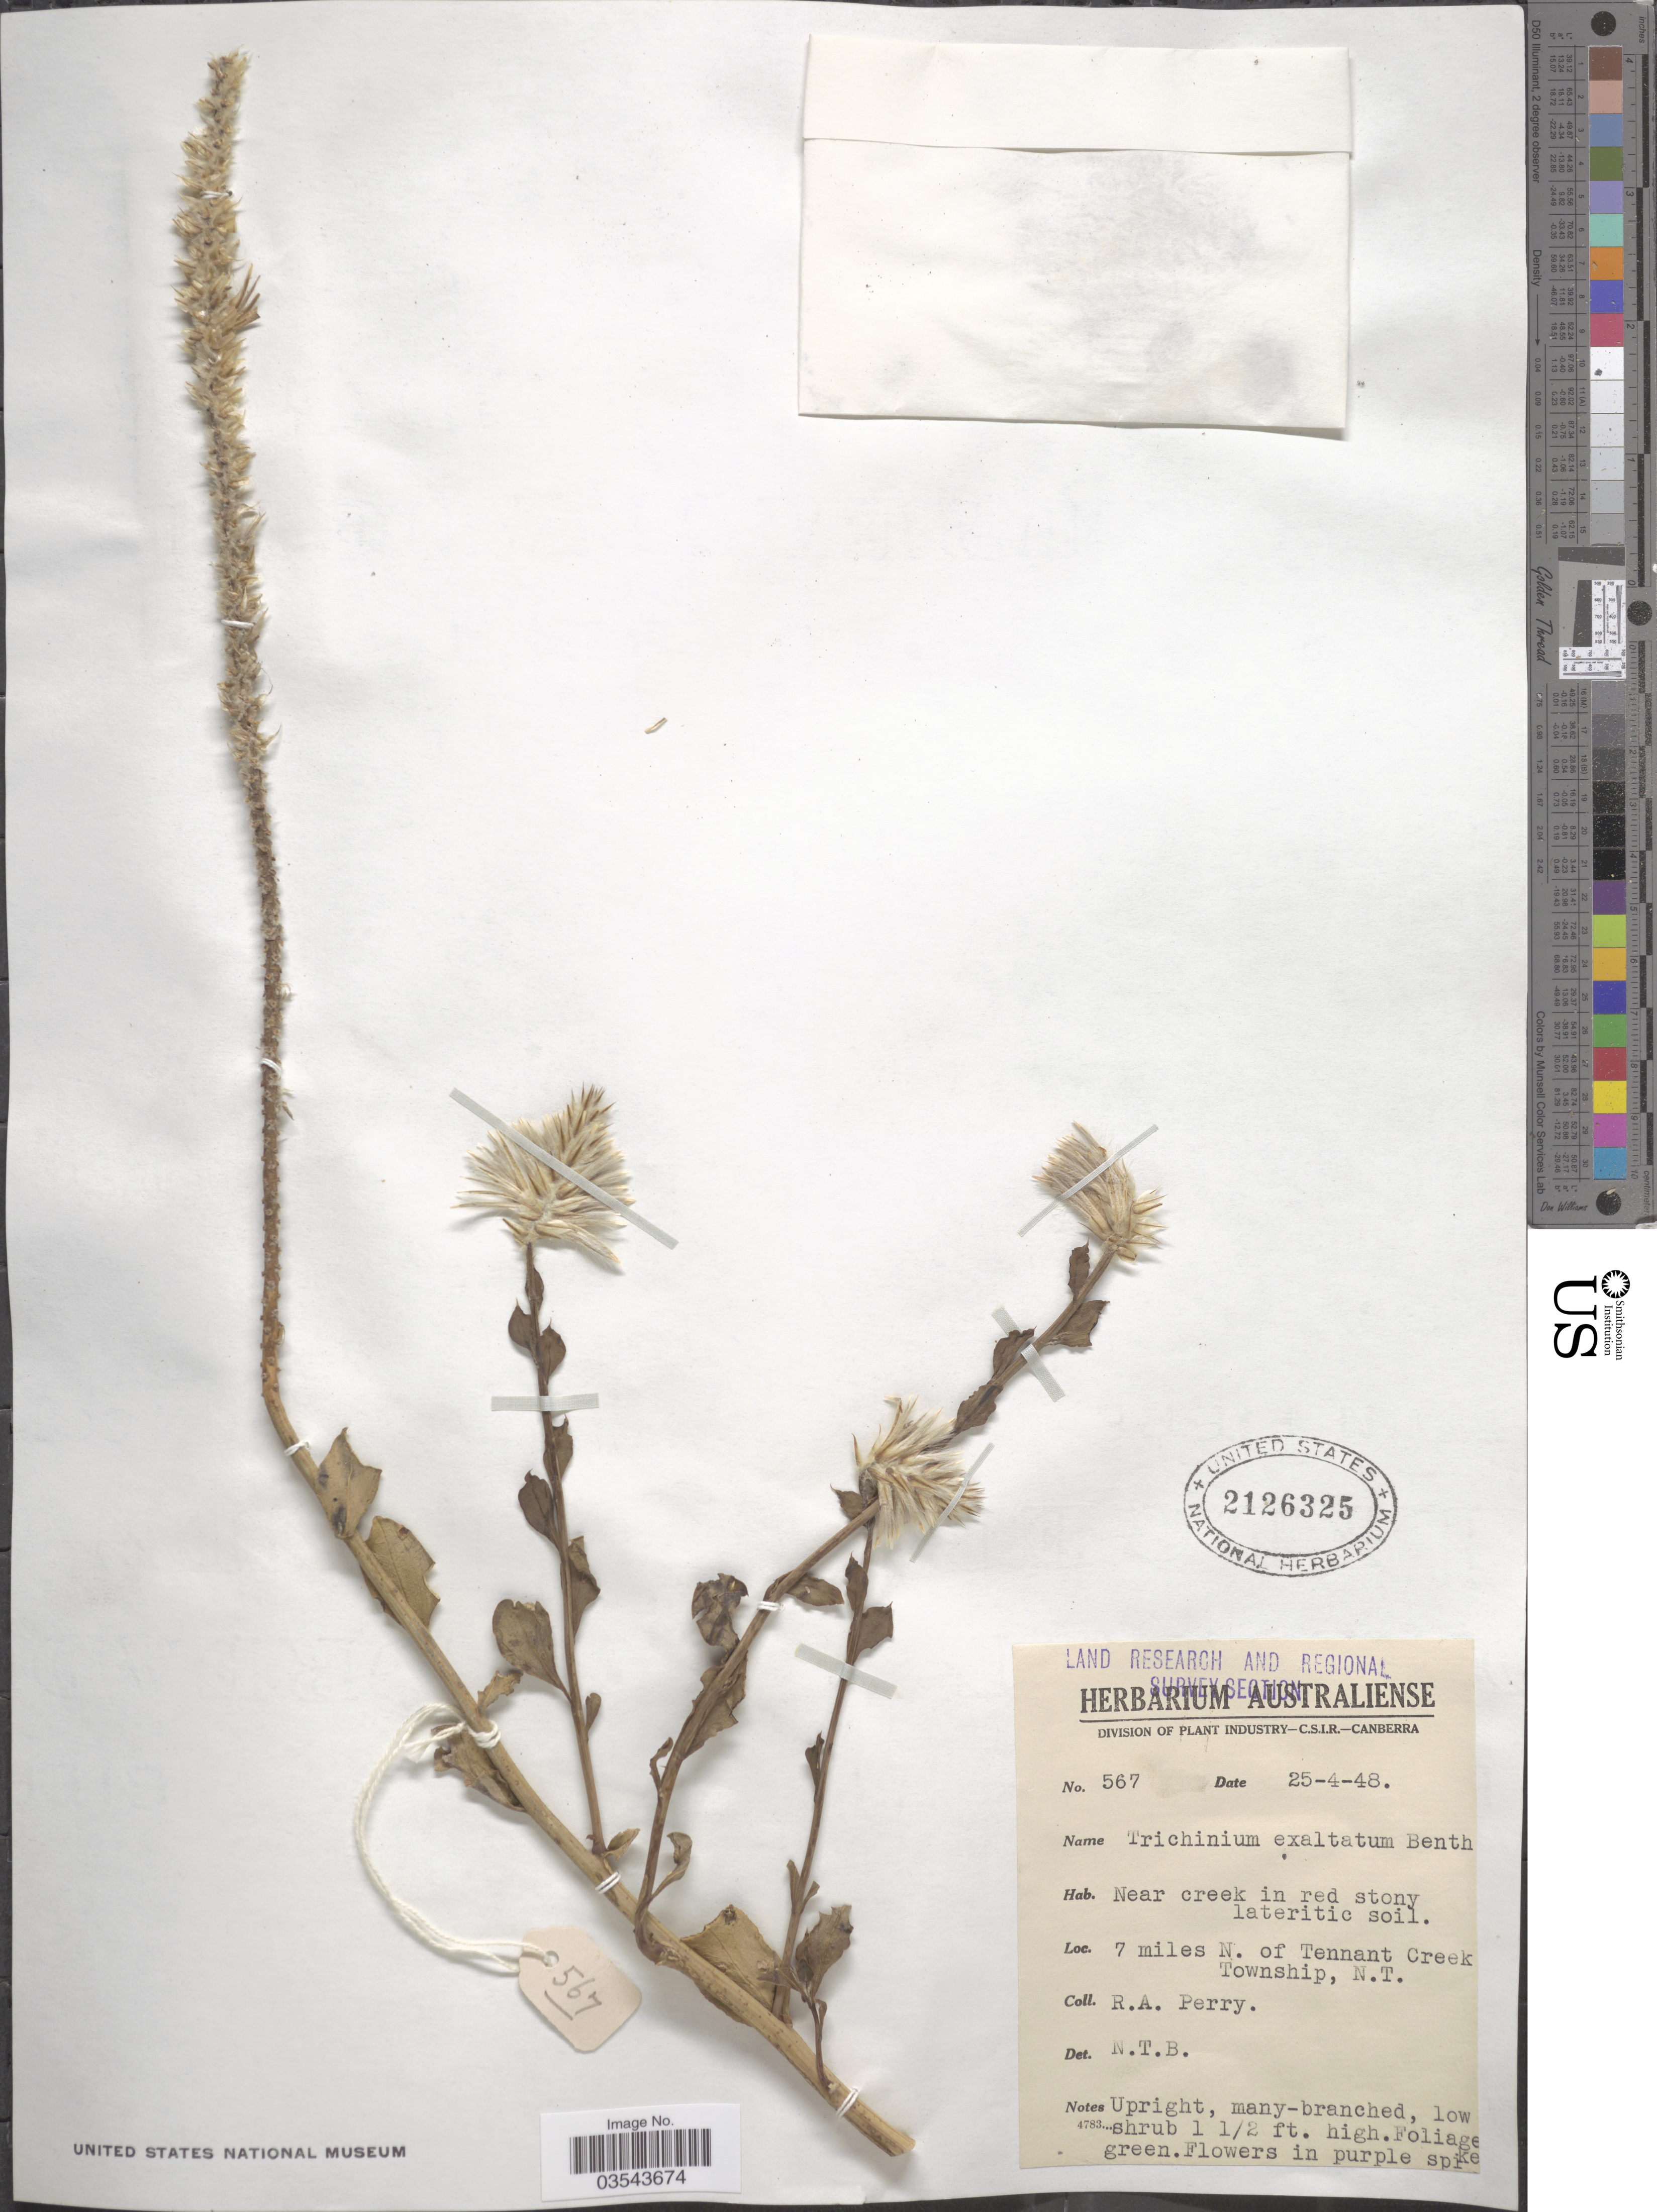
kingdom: Plantae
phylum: Tracheophyta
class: Magnoliopsida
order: Caryophyllales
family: Amaranthaceae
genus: Ptilotus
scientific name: Ptilotus exaltatus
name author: Nees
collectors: Perry, R. A.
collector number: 567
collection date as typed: Transcribed d/m/y: 25/4/48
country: Australia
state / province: Northern Territory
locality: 7 miles N. of Tennant Creek Township, N.T.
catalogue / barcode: US 2126325